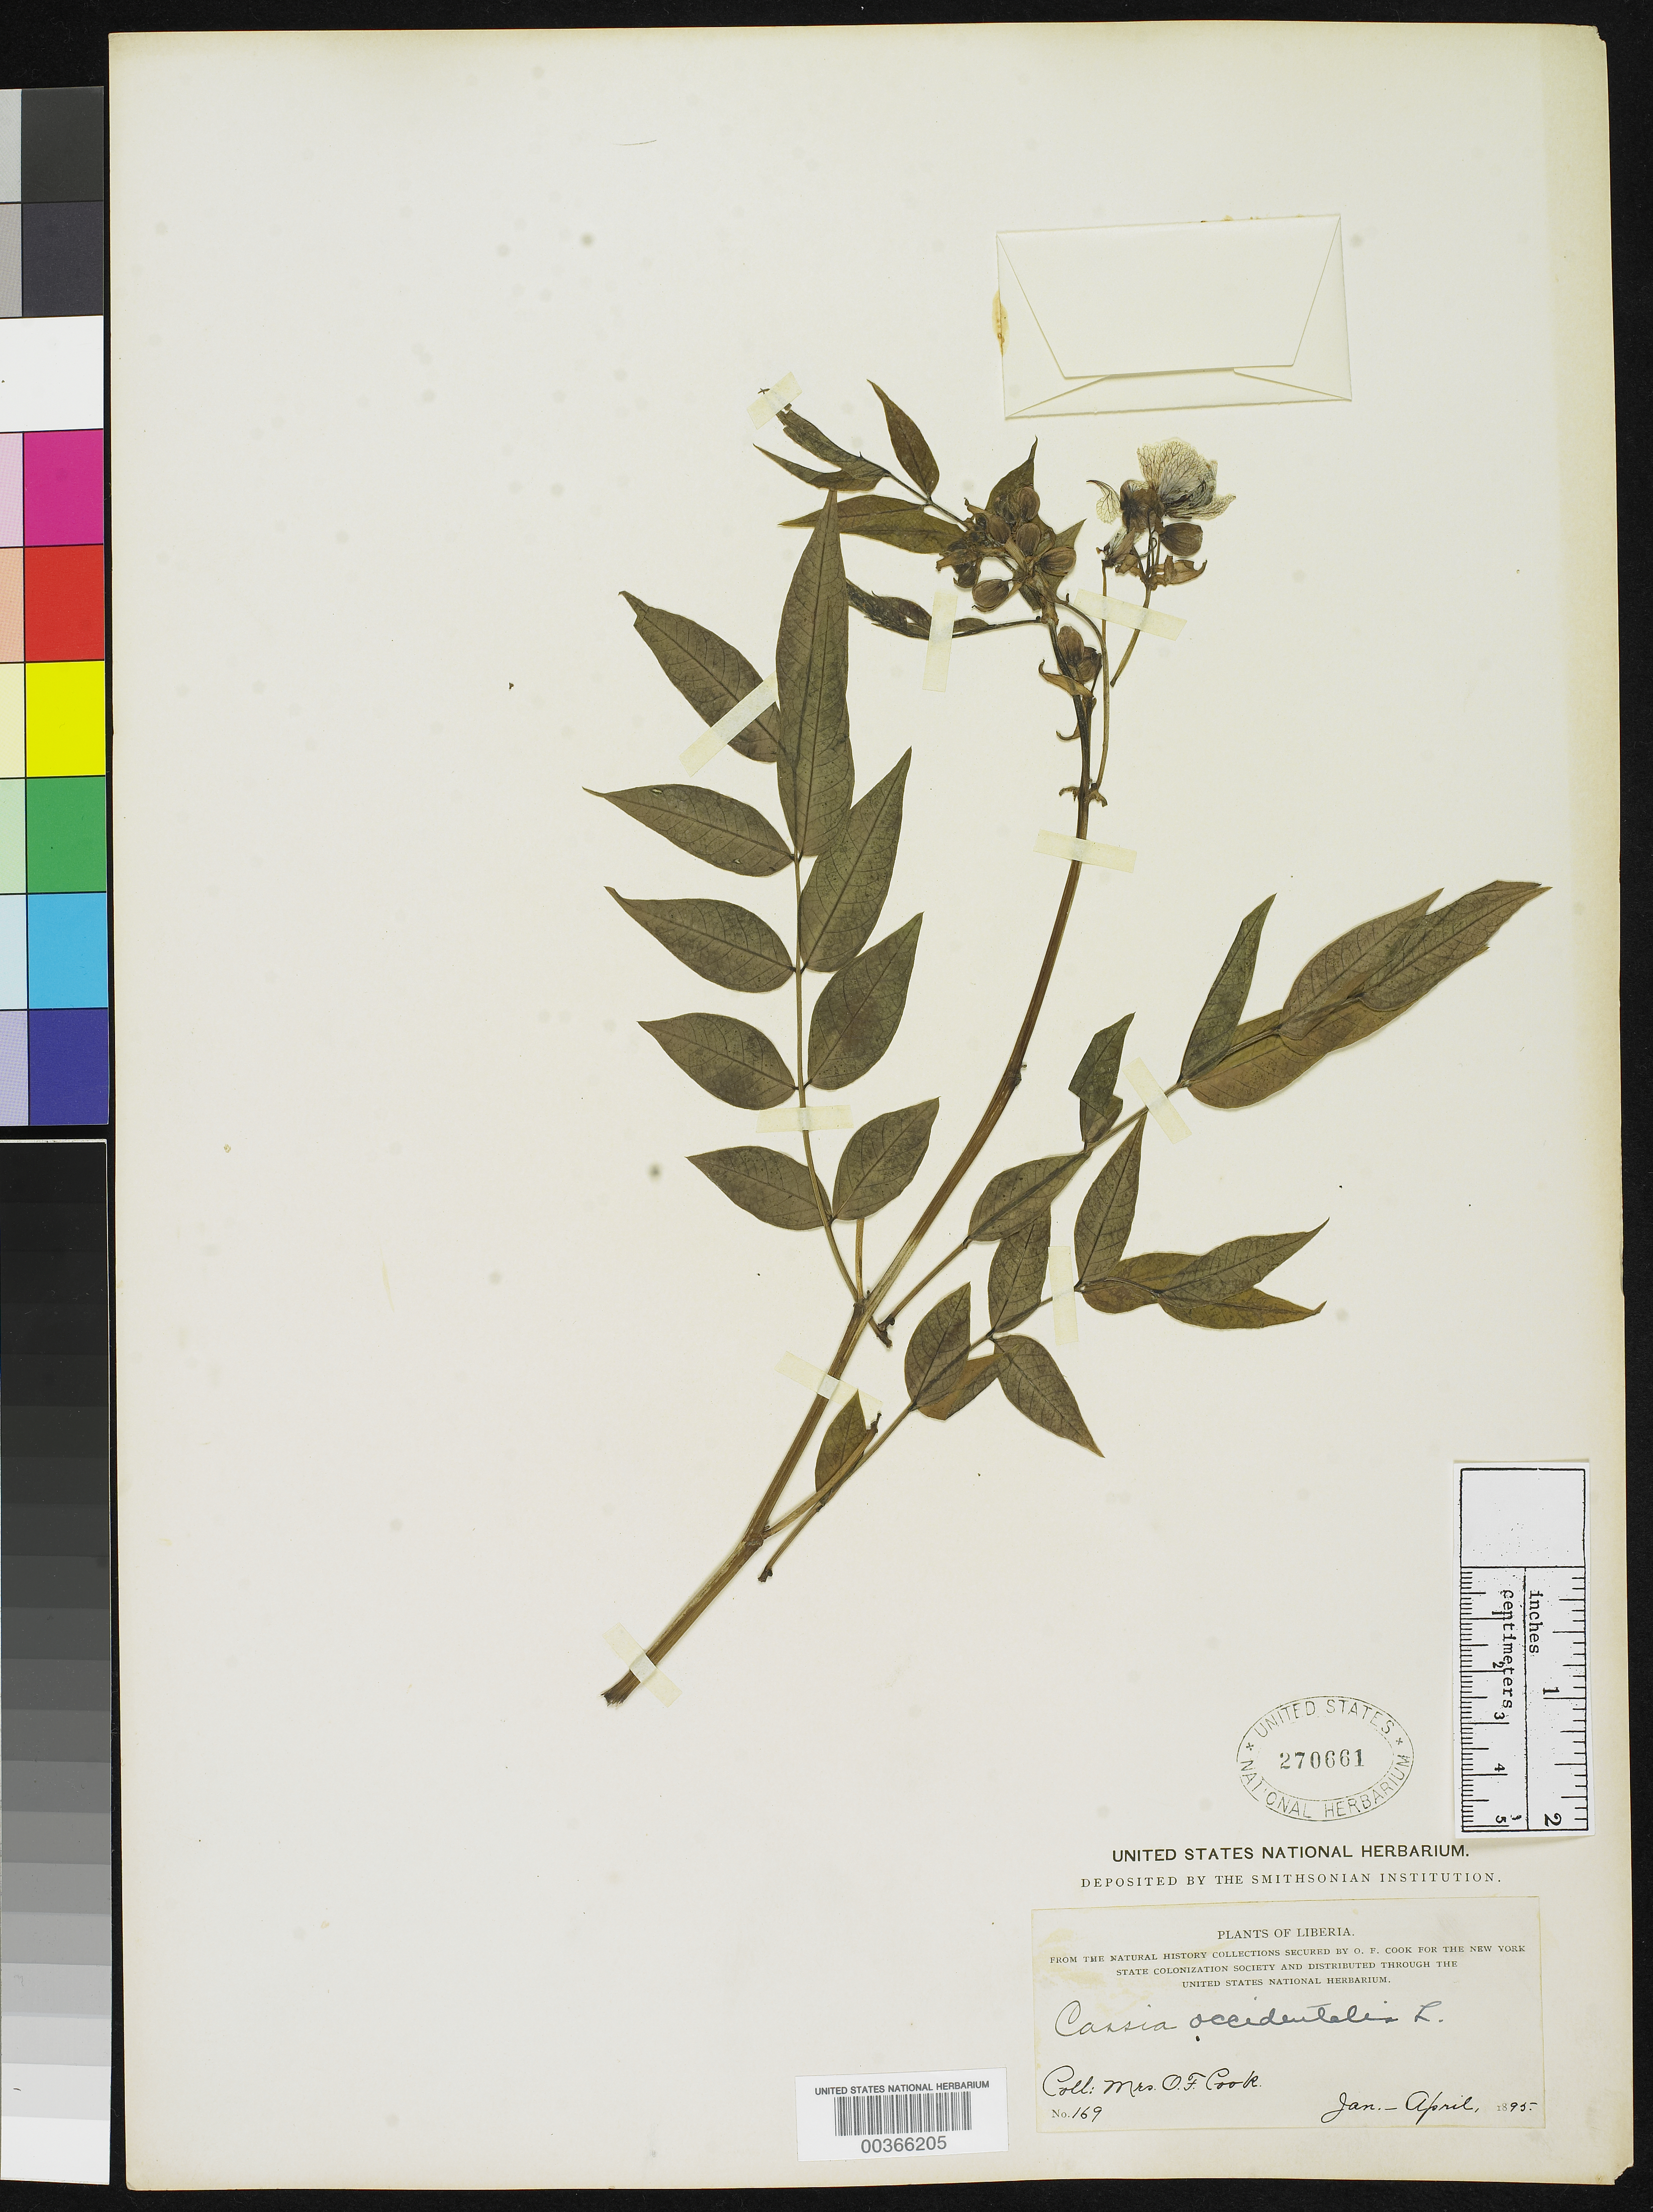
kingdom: Plantae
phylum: Tracheophyta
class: Magnoliopsida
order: Fabales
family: Fabaceae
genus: Senna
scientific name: Senna occidentalis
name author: (L.) Link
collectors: Alice C. Cook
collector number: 169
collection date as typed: Jan 1895 to -- Apr 1895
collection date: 1895-01/1895-04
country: Liberia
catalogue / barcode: US 270661